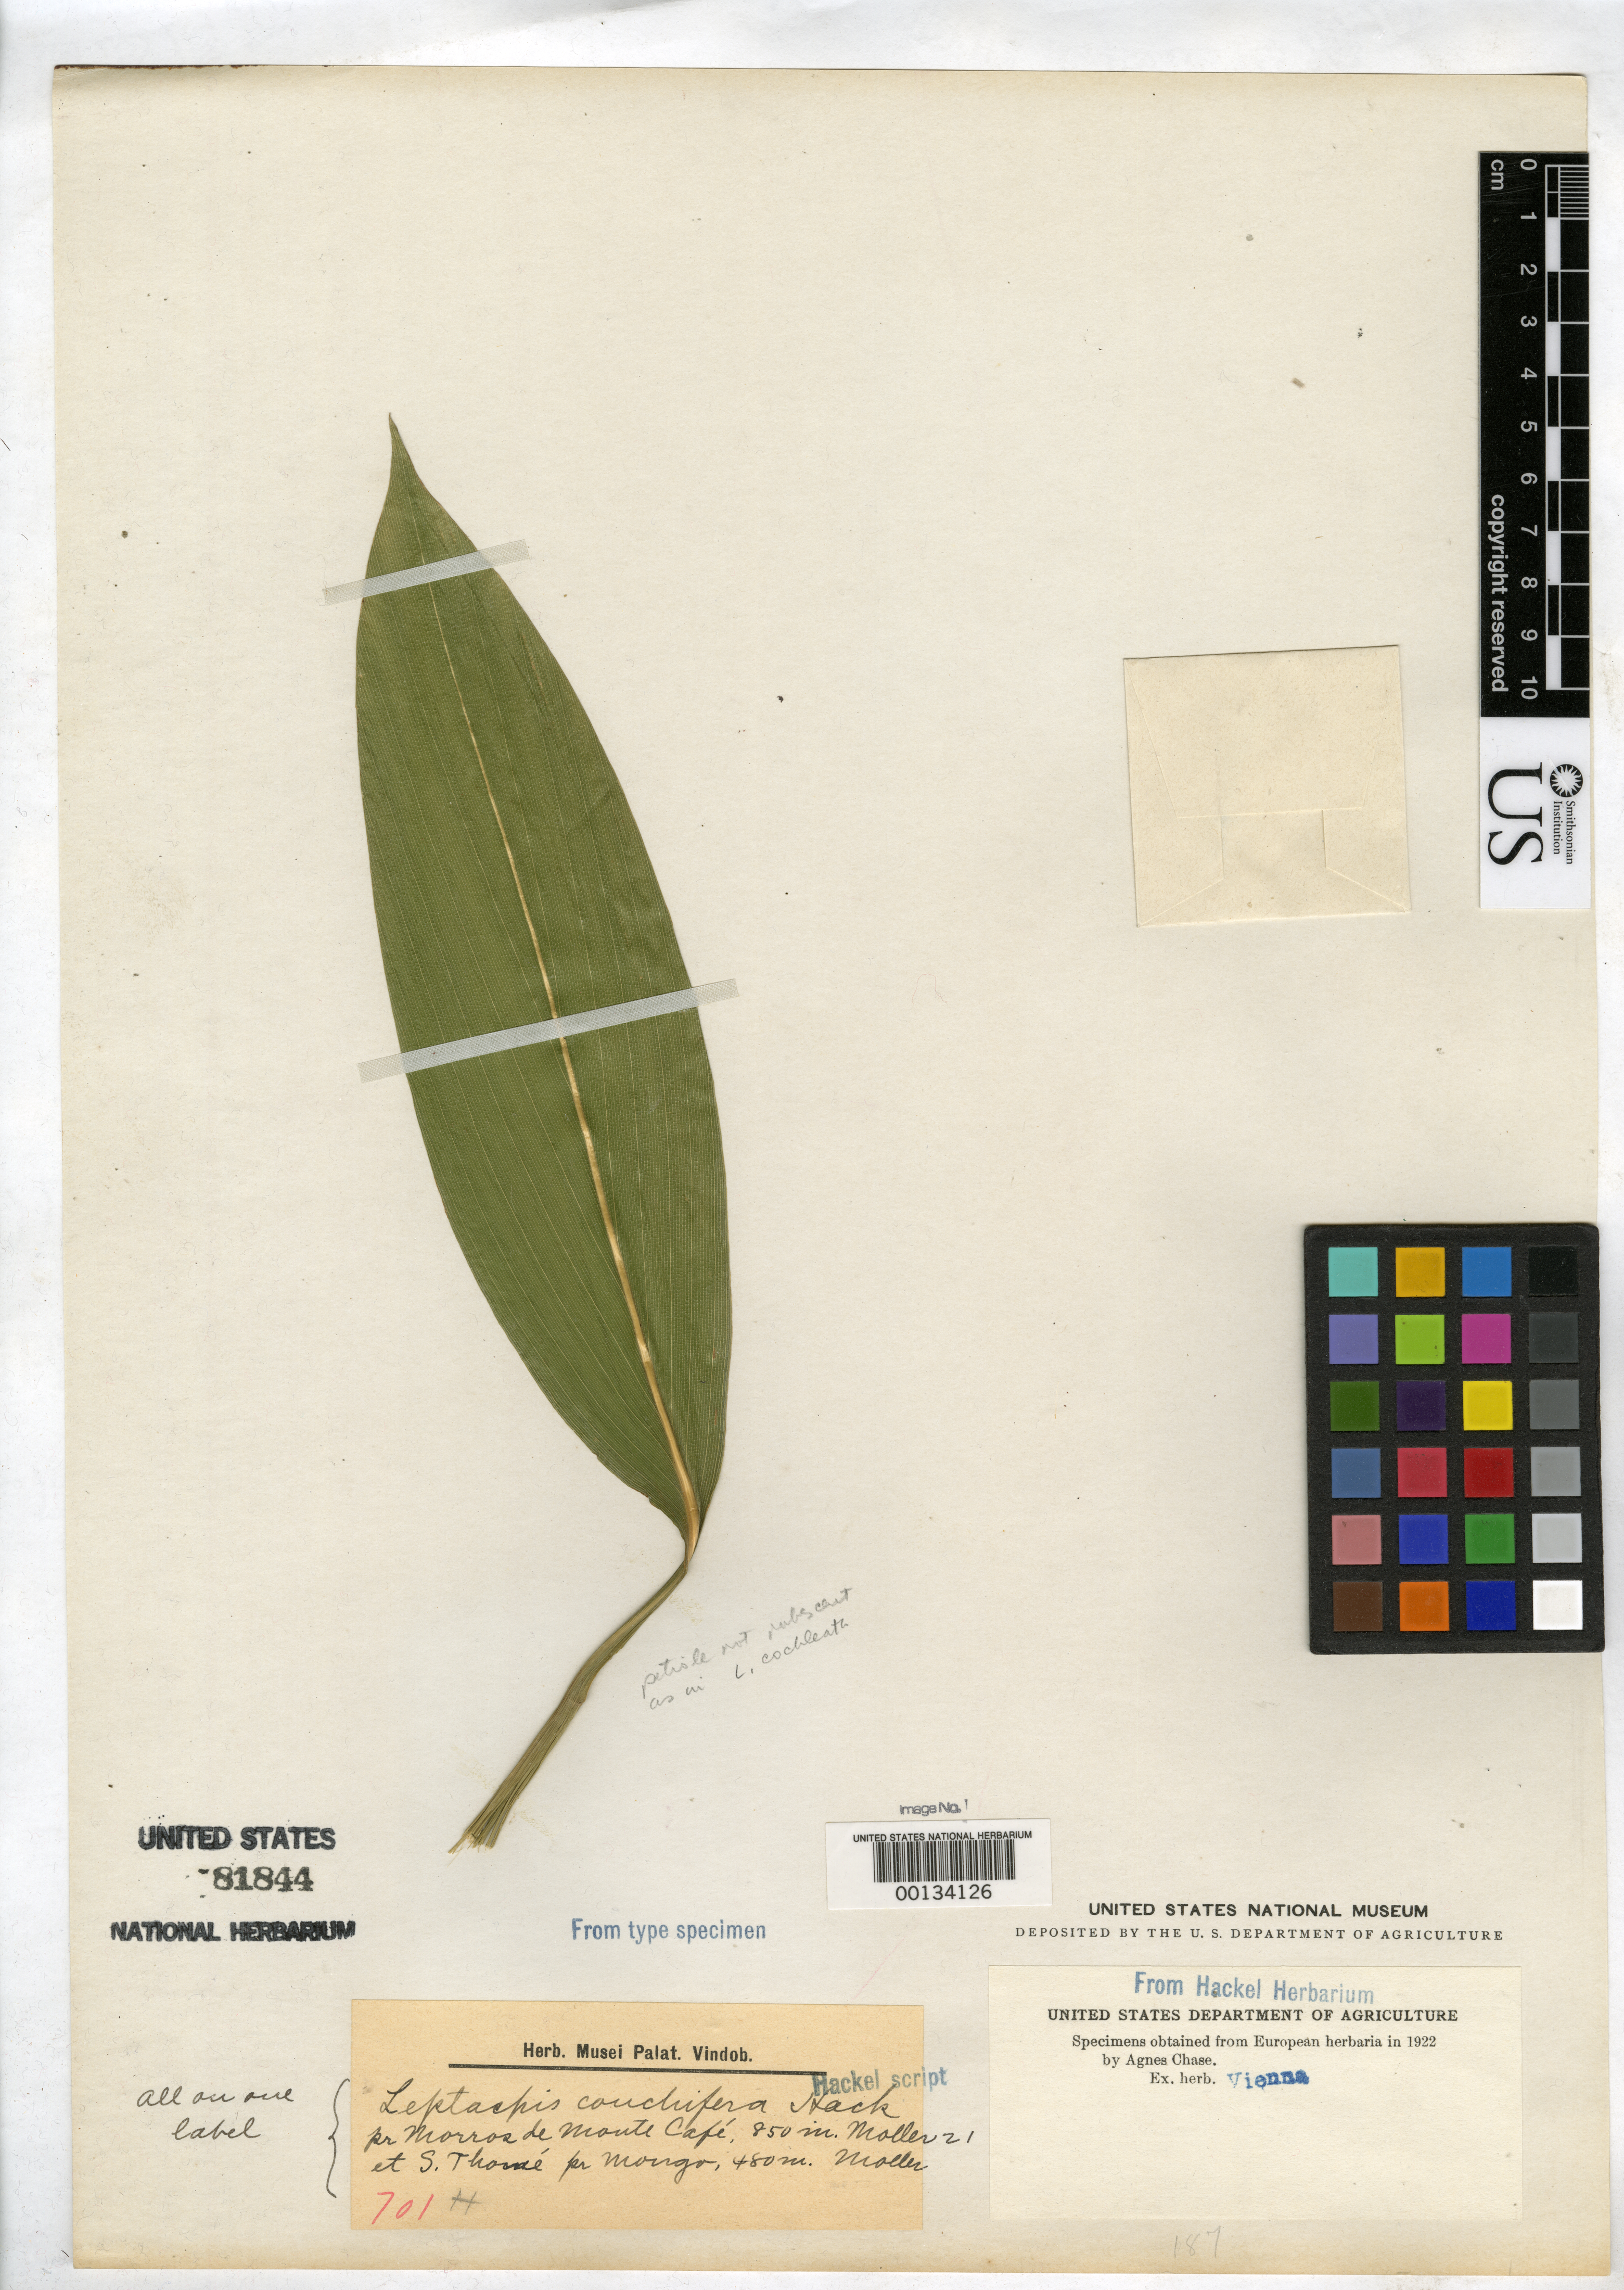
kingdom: Plantae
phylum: Tracheophyta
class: Liliopsida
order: Poales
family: Poaceae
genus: Leptaspis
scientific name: Leptaspis conchifera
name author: Hack.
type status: Type Fragment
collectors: -. Moller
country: Sao Tome and Principe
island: São Tomé Island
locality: Pr. Morros de Monte Café, et S. Tomé prope Mongo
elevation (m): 480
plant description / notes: Fragment from syntype; label indicates 2 elements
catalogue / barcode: US 81844